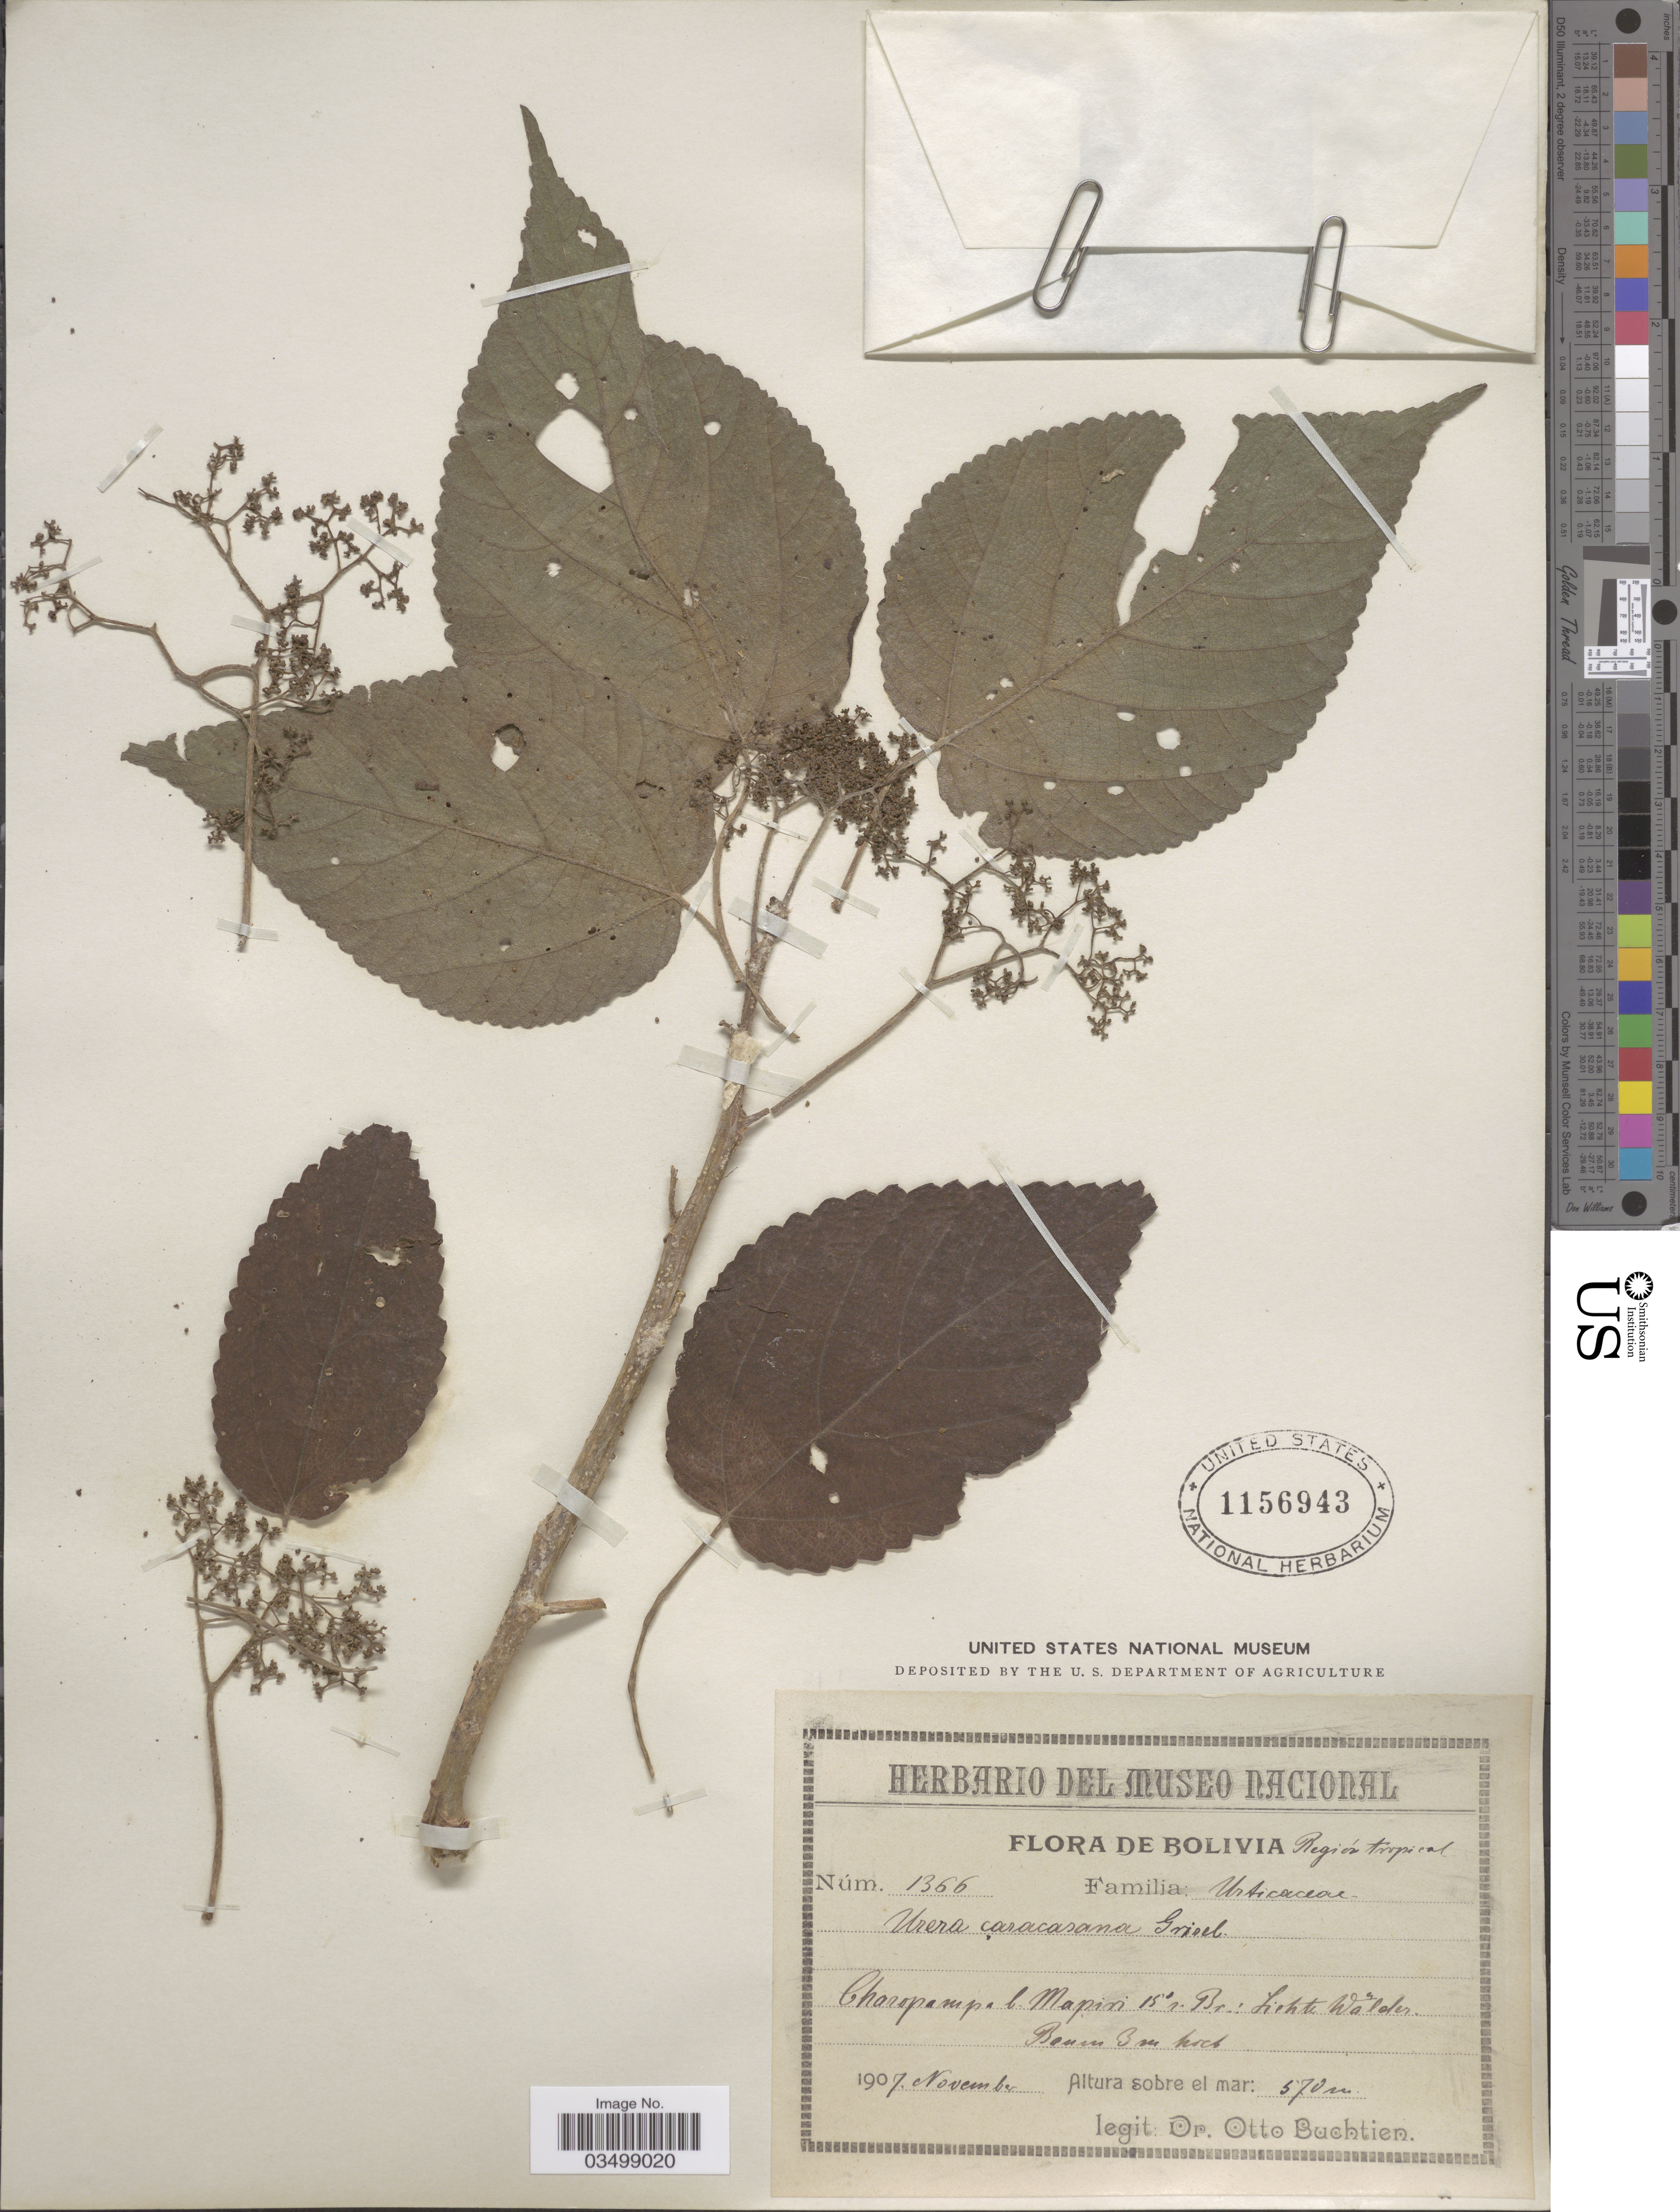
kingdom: Plantae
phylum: Tracheophyta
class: Magnoliopsida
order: Rosales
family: Urticaceae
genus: Urera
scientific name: Urera caracasana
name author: (Jacq.) Gaudich. ex Griseb.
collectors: O. Buchtien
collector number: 1366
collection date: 1907-11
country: Bolivia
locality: Región tropical. Charopampa b. Mapiri 15° s. Br.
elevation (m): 570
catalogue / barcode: US 1156943